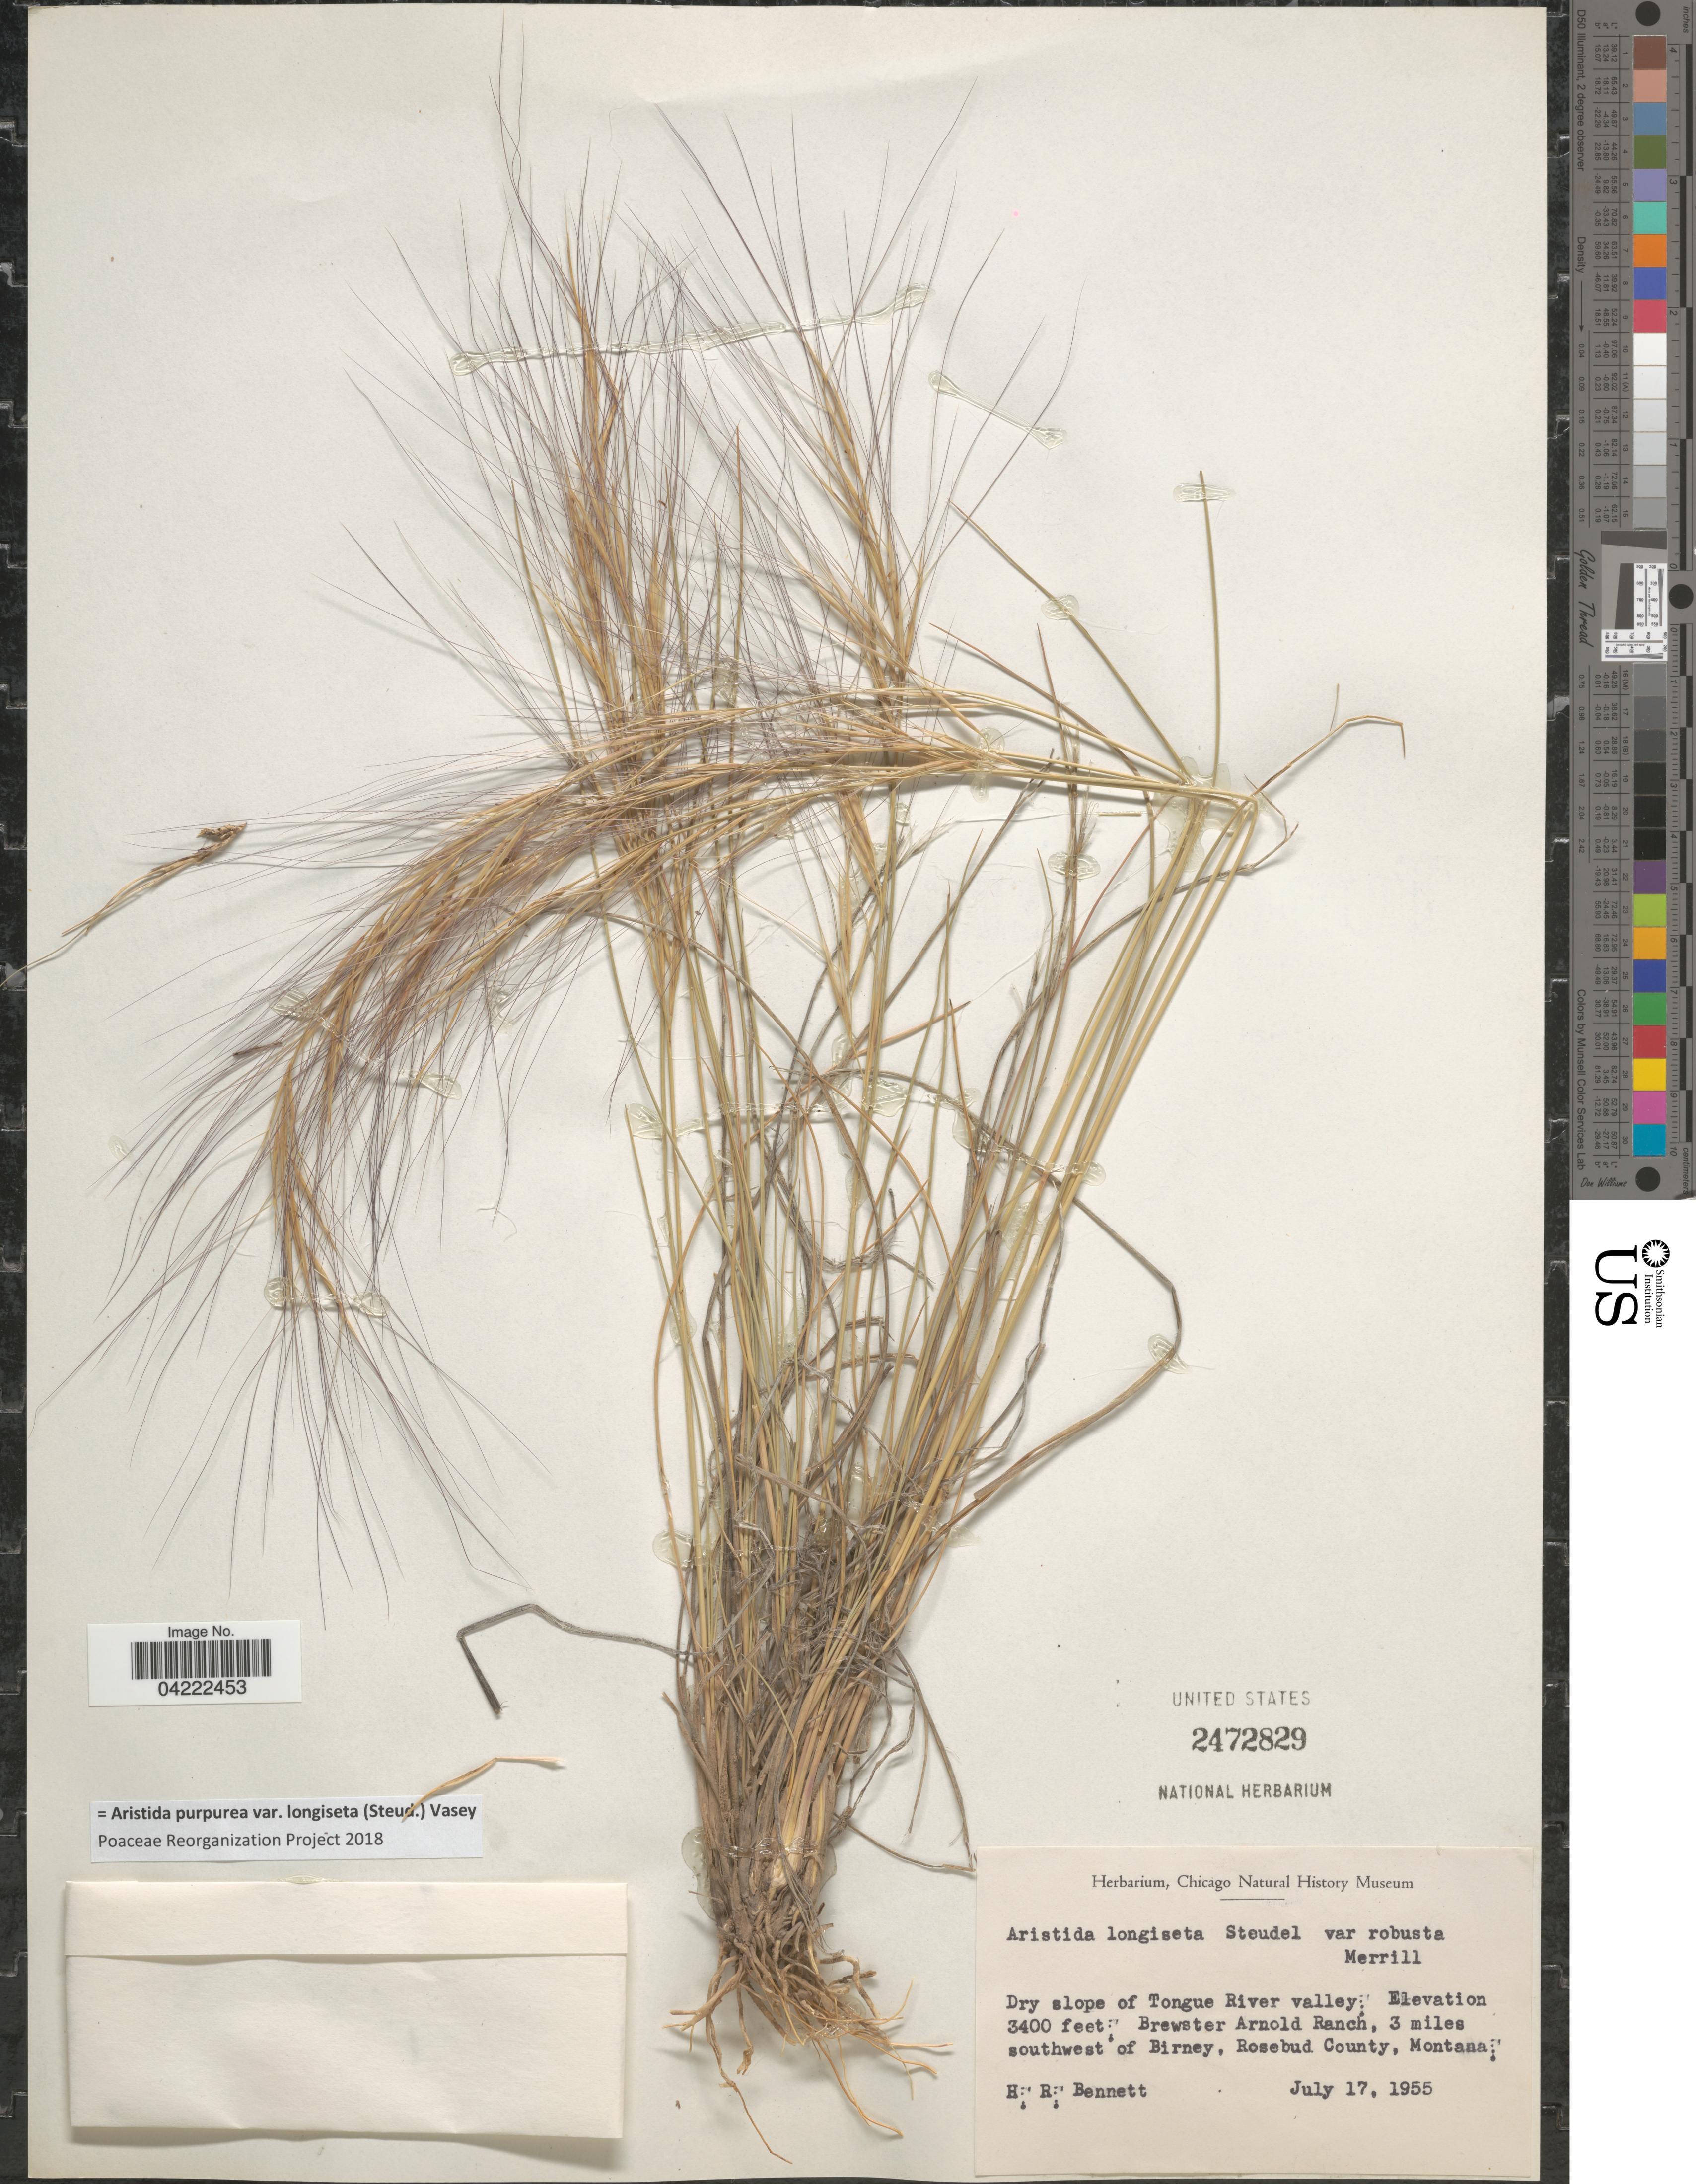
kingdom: Plantae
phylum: Tracheophyta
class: Liliopsida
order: Poales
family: Poaceae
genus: Aristida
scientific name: Aristida purpurea var. longiseta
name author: (Steud.) Vasey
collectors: H. R. Bennett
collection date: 1955-07-17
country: United States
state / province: Montana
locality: Dry slope of Tongue River valley; Brewster Arnold Ranch, 3 miles southwest of Birney, Rosebud County.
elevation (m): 1036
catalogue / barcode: US 2472829